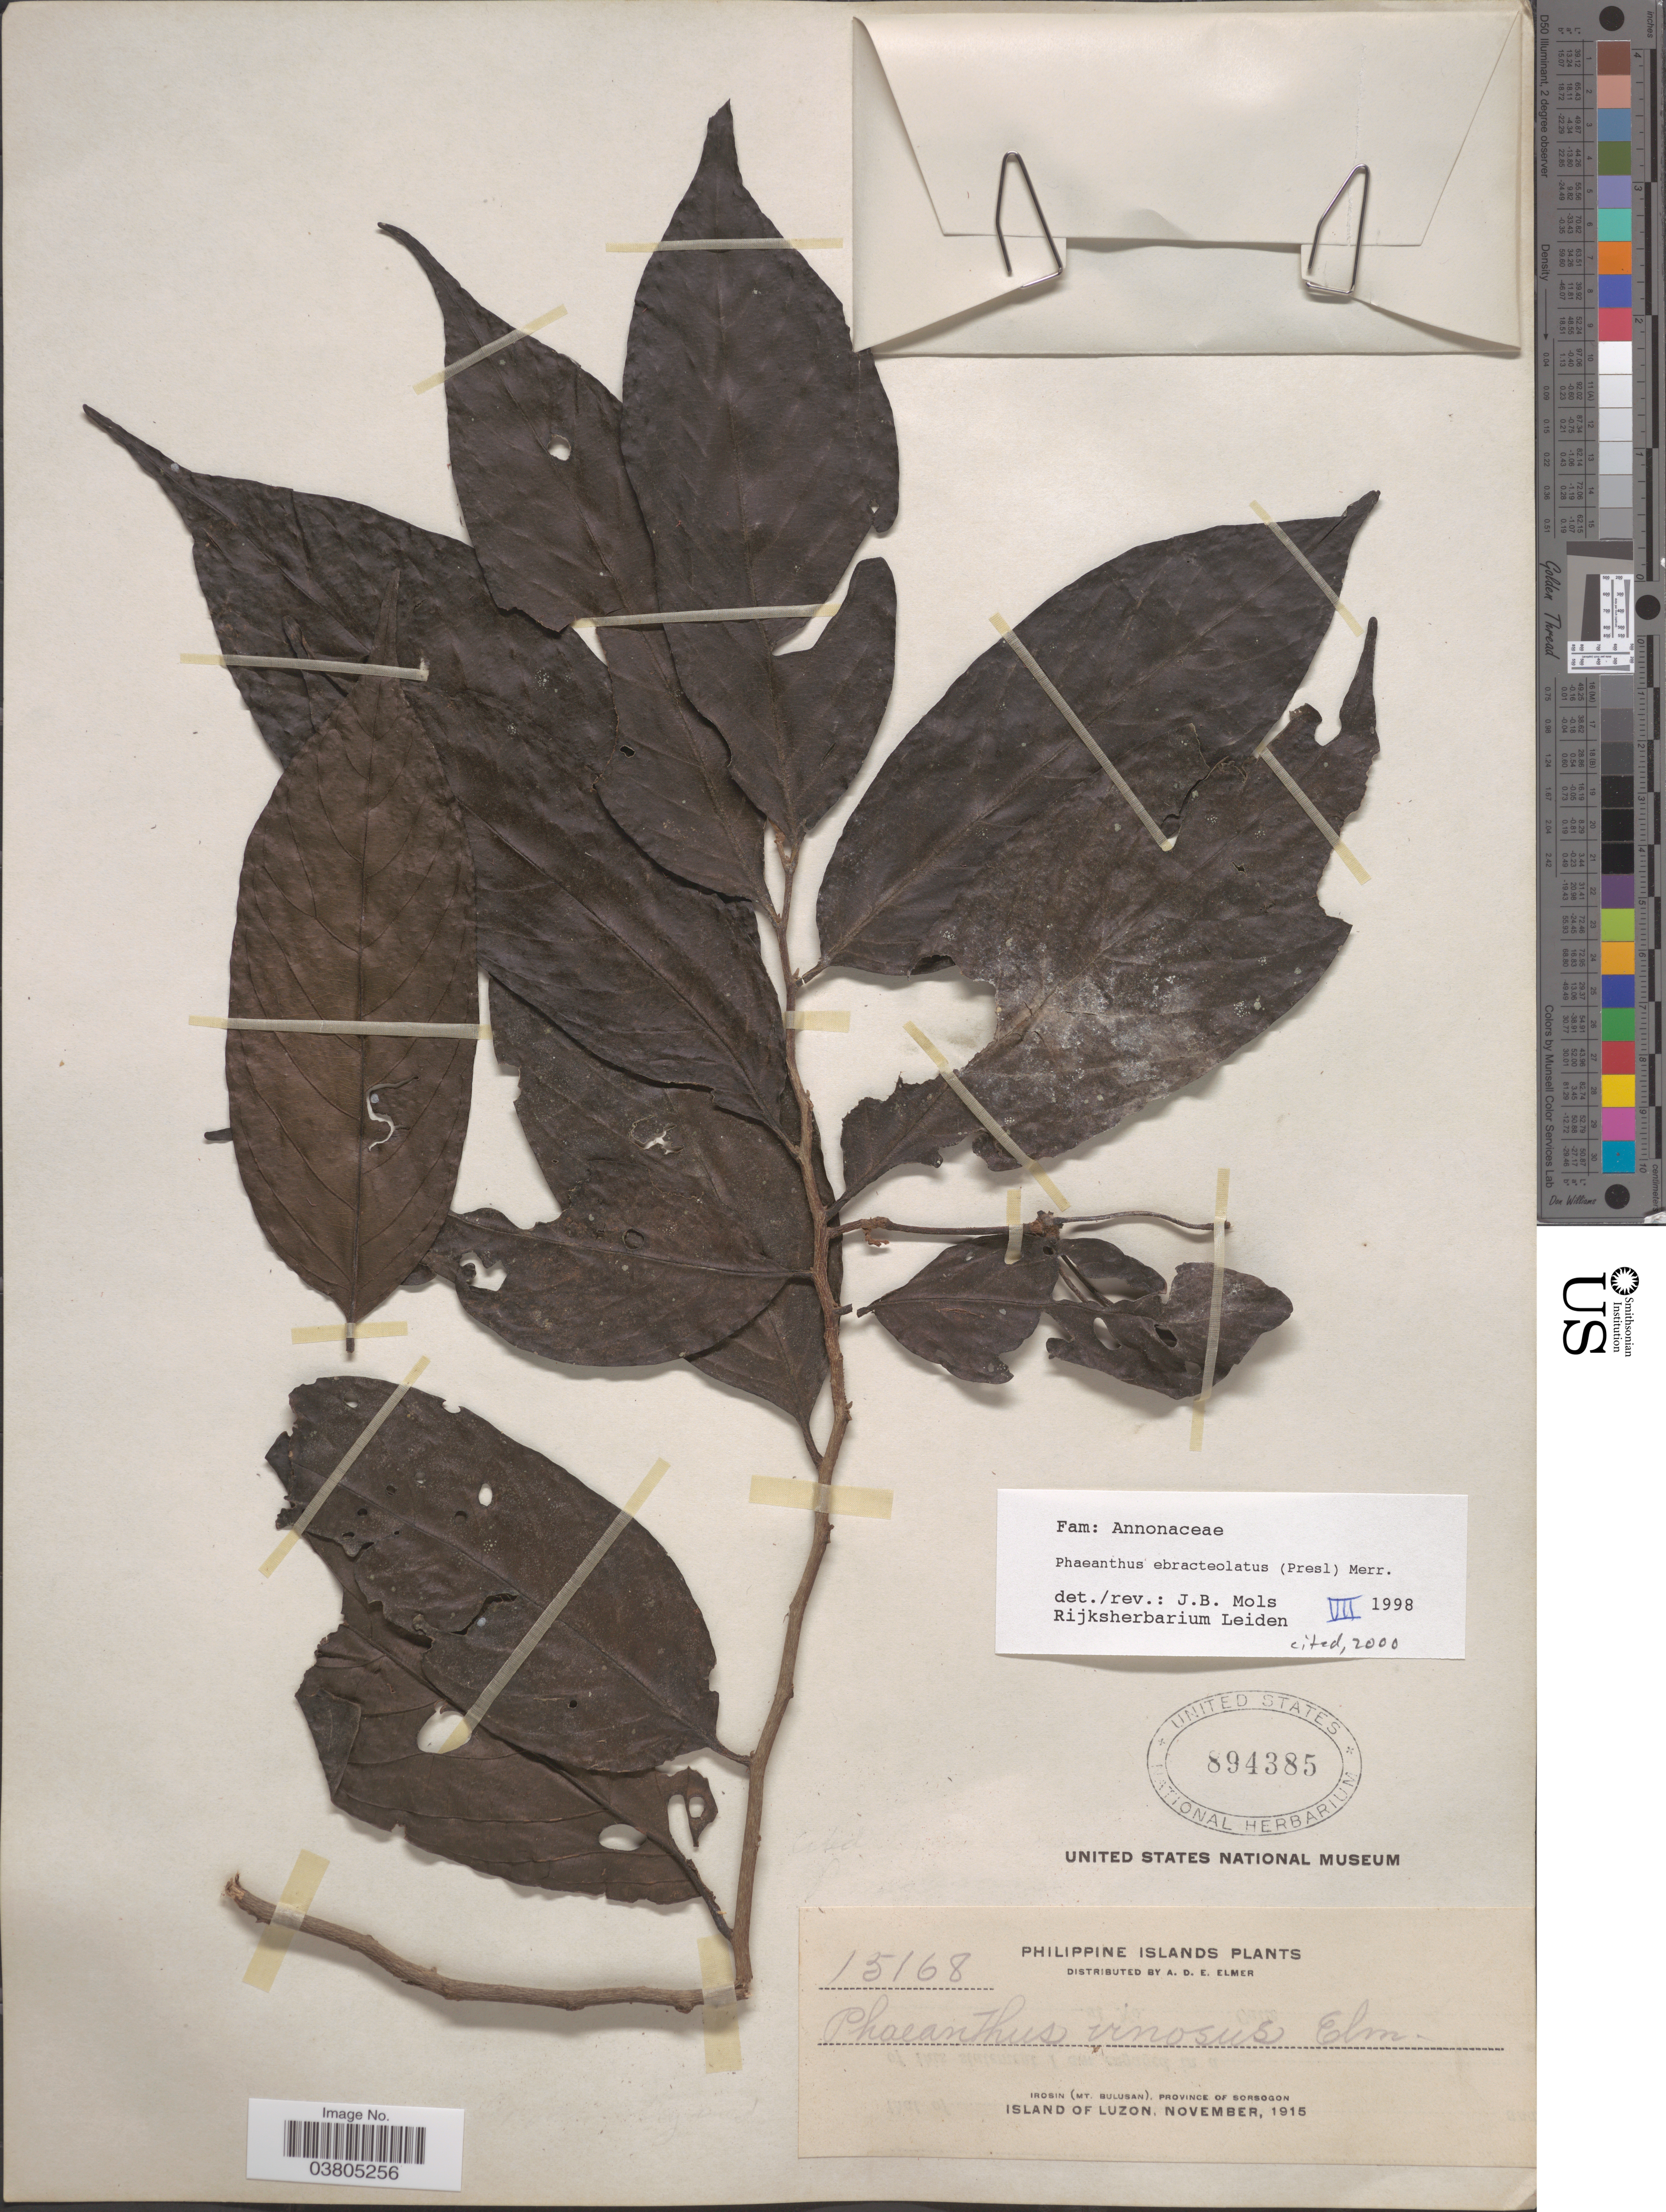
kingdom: Plantae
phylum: Tracheophyta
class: Magnoliopsida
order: Magnoliales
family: Annonaceae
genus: Phaeanthus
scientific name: Phaeanthus ebracteolatus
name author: (C. Presl) Merr.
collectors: A. D. E. Elmer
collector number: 15168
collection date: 1915-11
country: Philippines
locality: Irosin (Mt. Bulusan), Province of Sorsogon. Island of Luzon.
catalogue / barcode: US 894385